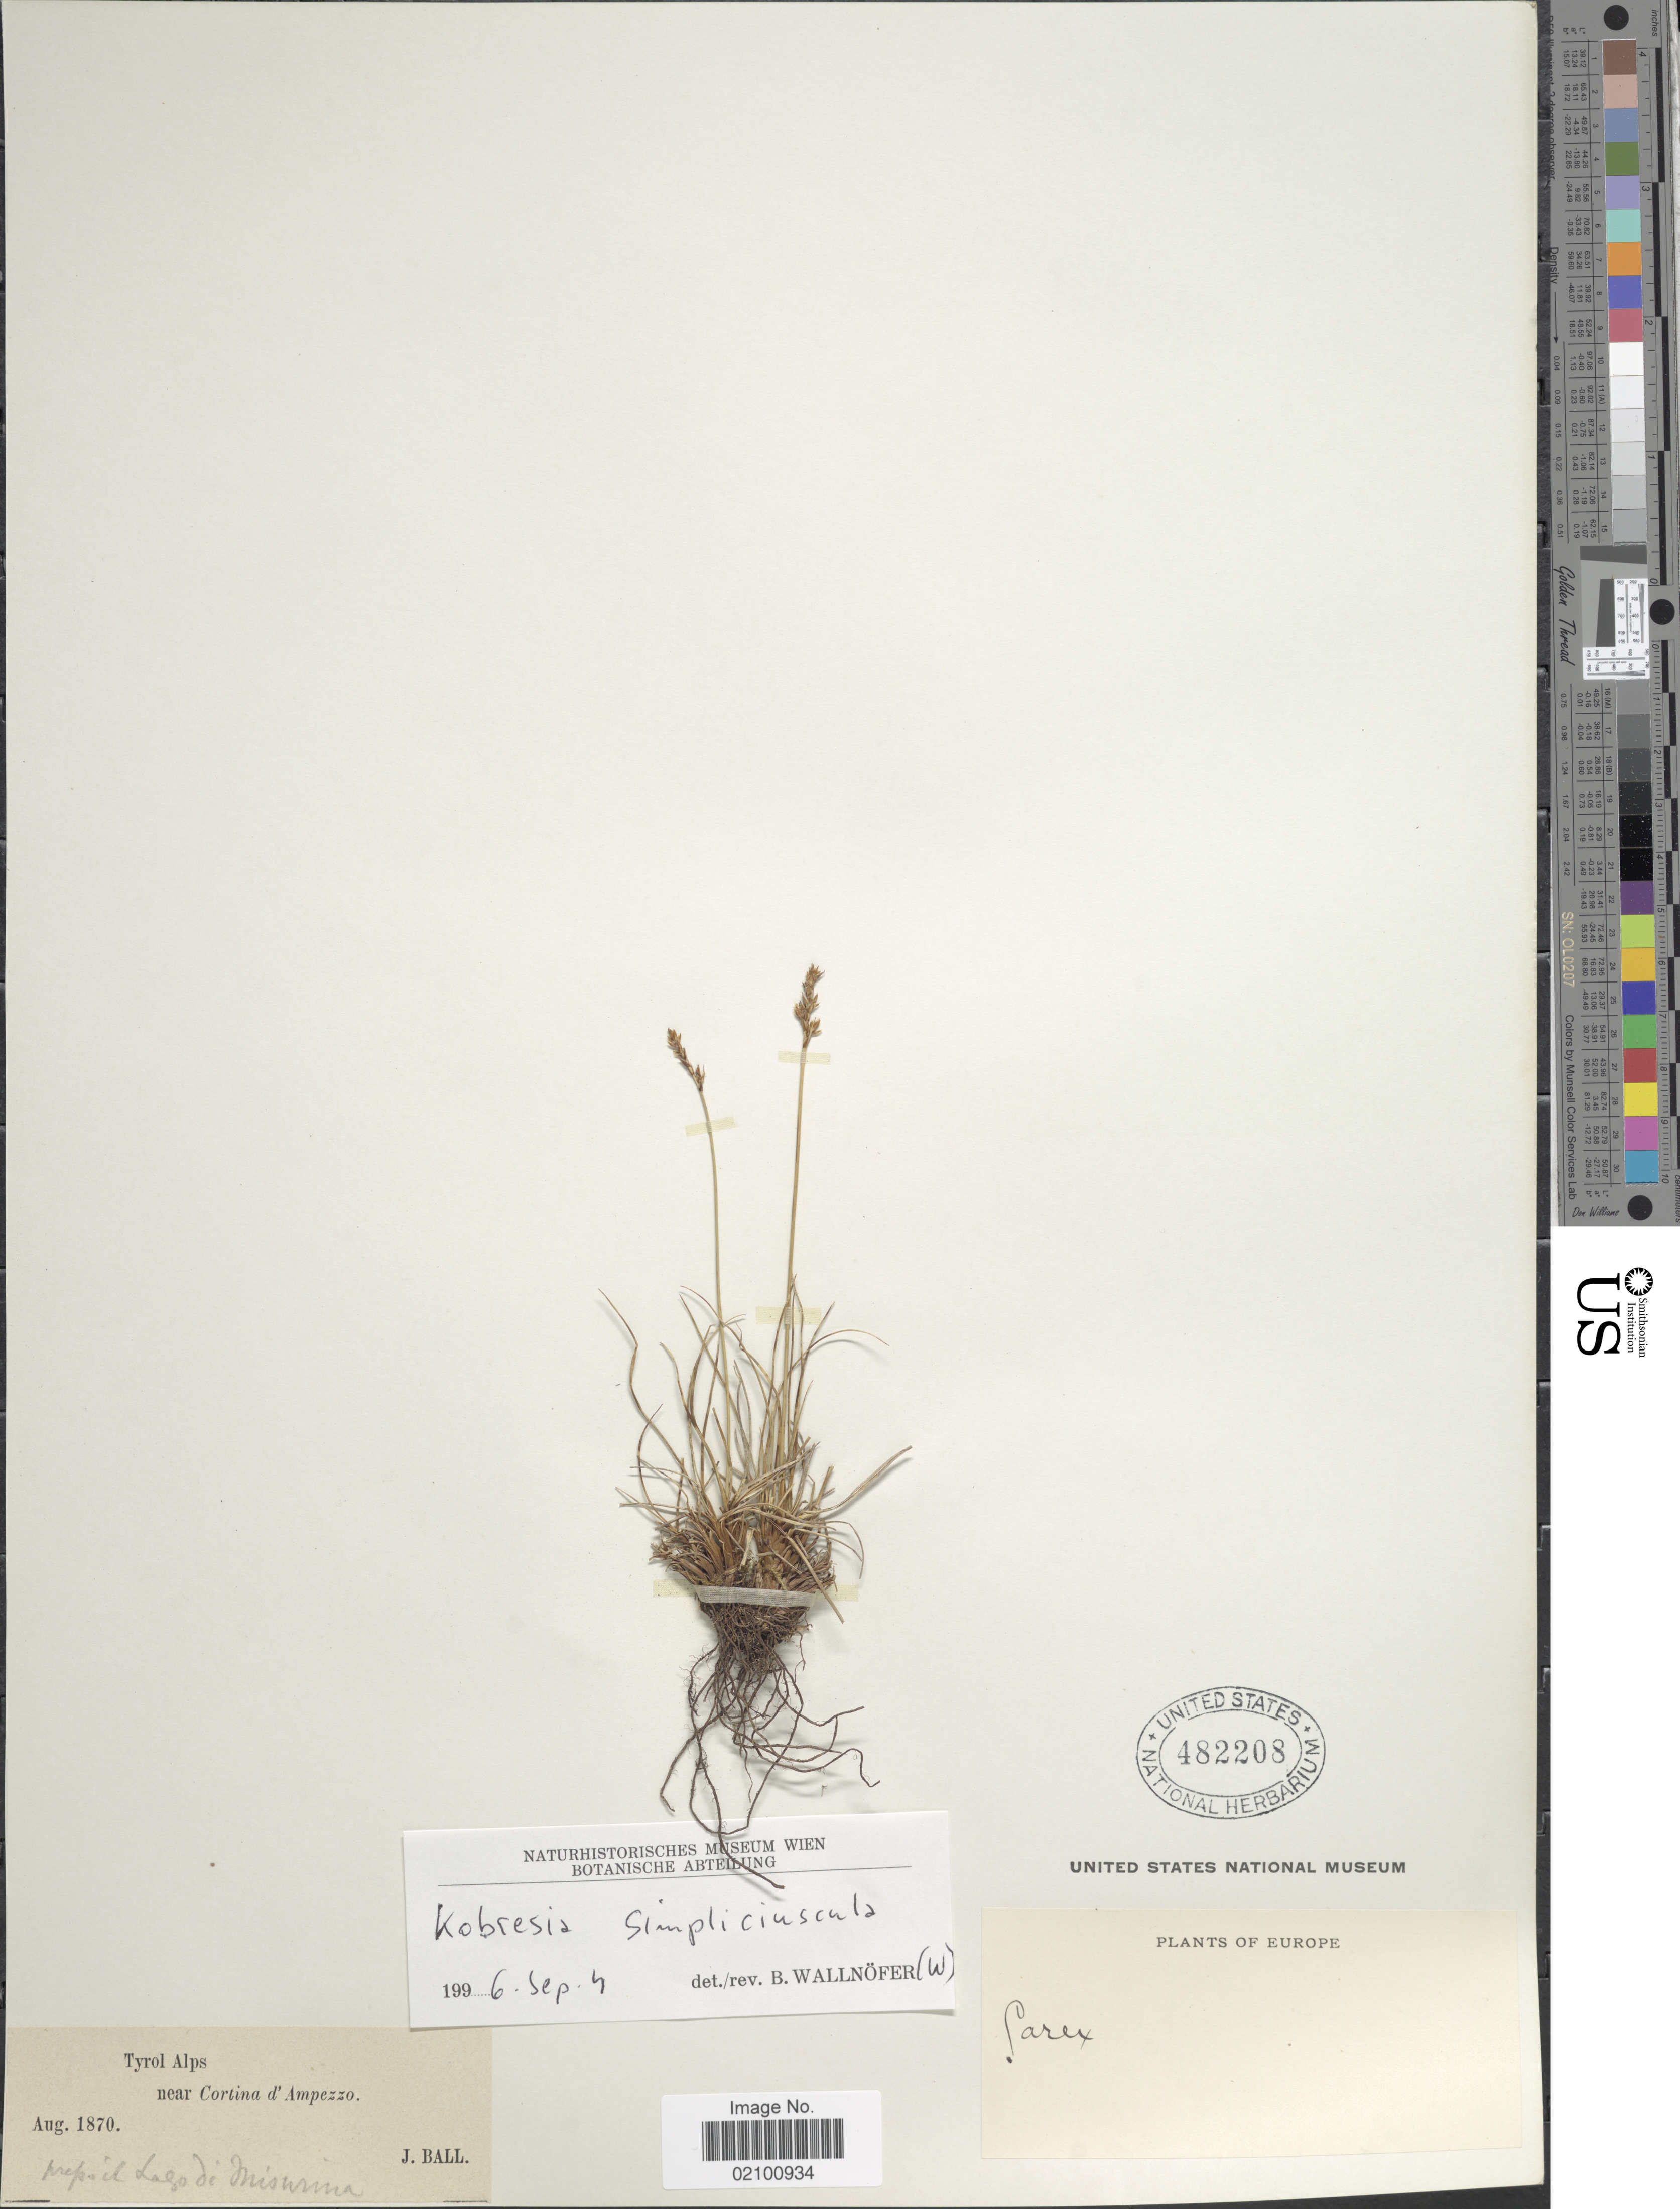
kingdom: Plantae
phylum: Tracheophyta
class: Liliopsida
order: Poales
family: Cyperaceae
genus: Carex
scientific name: Carex simpliciuscula subsp. simpliciuscula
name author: Wahlenb.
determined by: Strong, M. T., (US), Smithsonian Institution - National Museum of Natural History (UNITED STATES)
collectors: J. Ball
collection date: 1870-08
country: Italy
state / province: Veneto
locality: Tyrol Alps, near Cortina d'Ampezzo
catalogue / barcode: US 482208